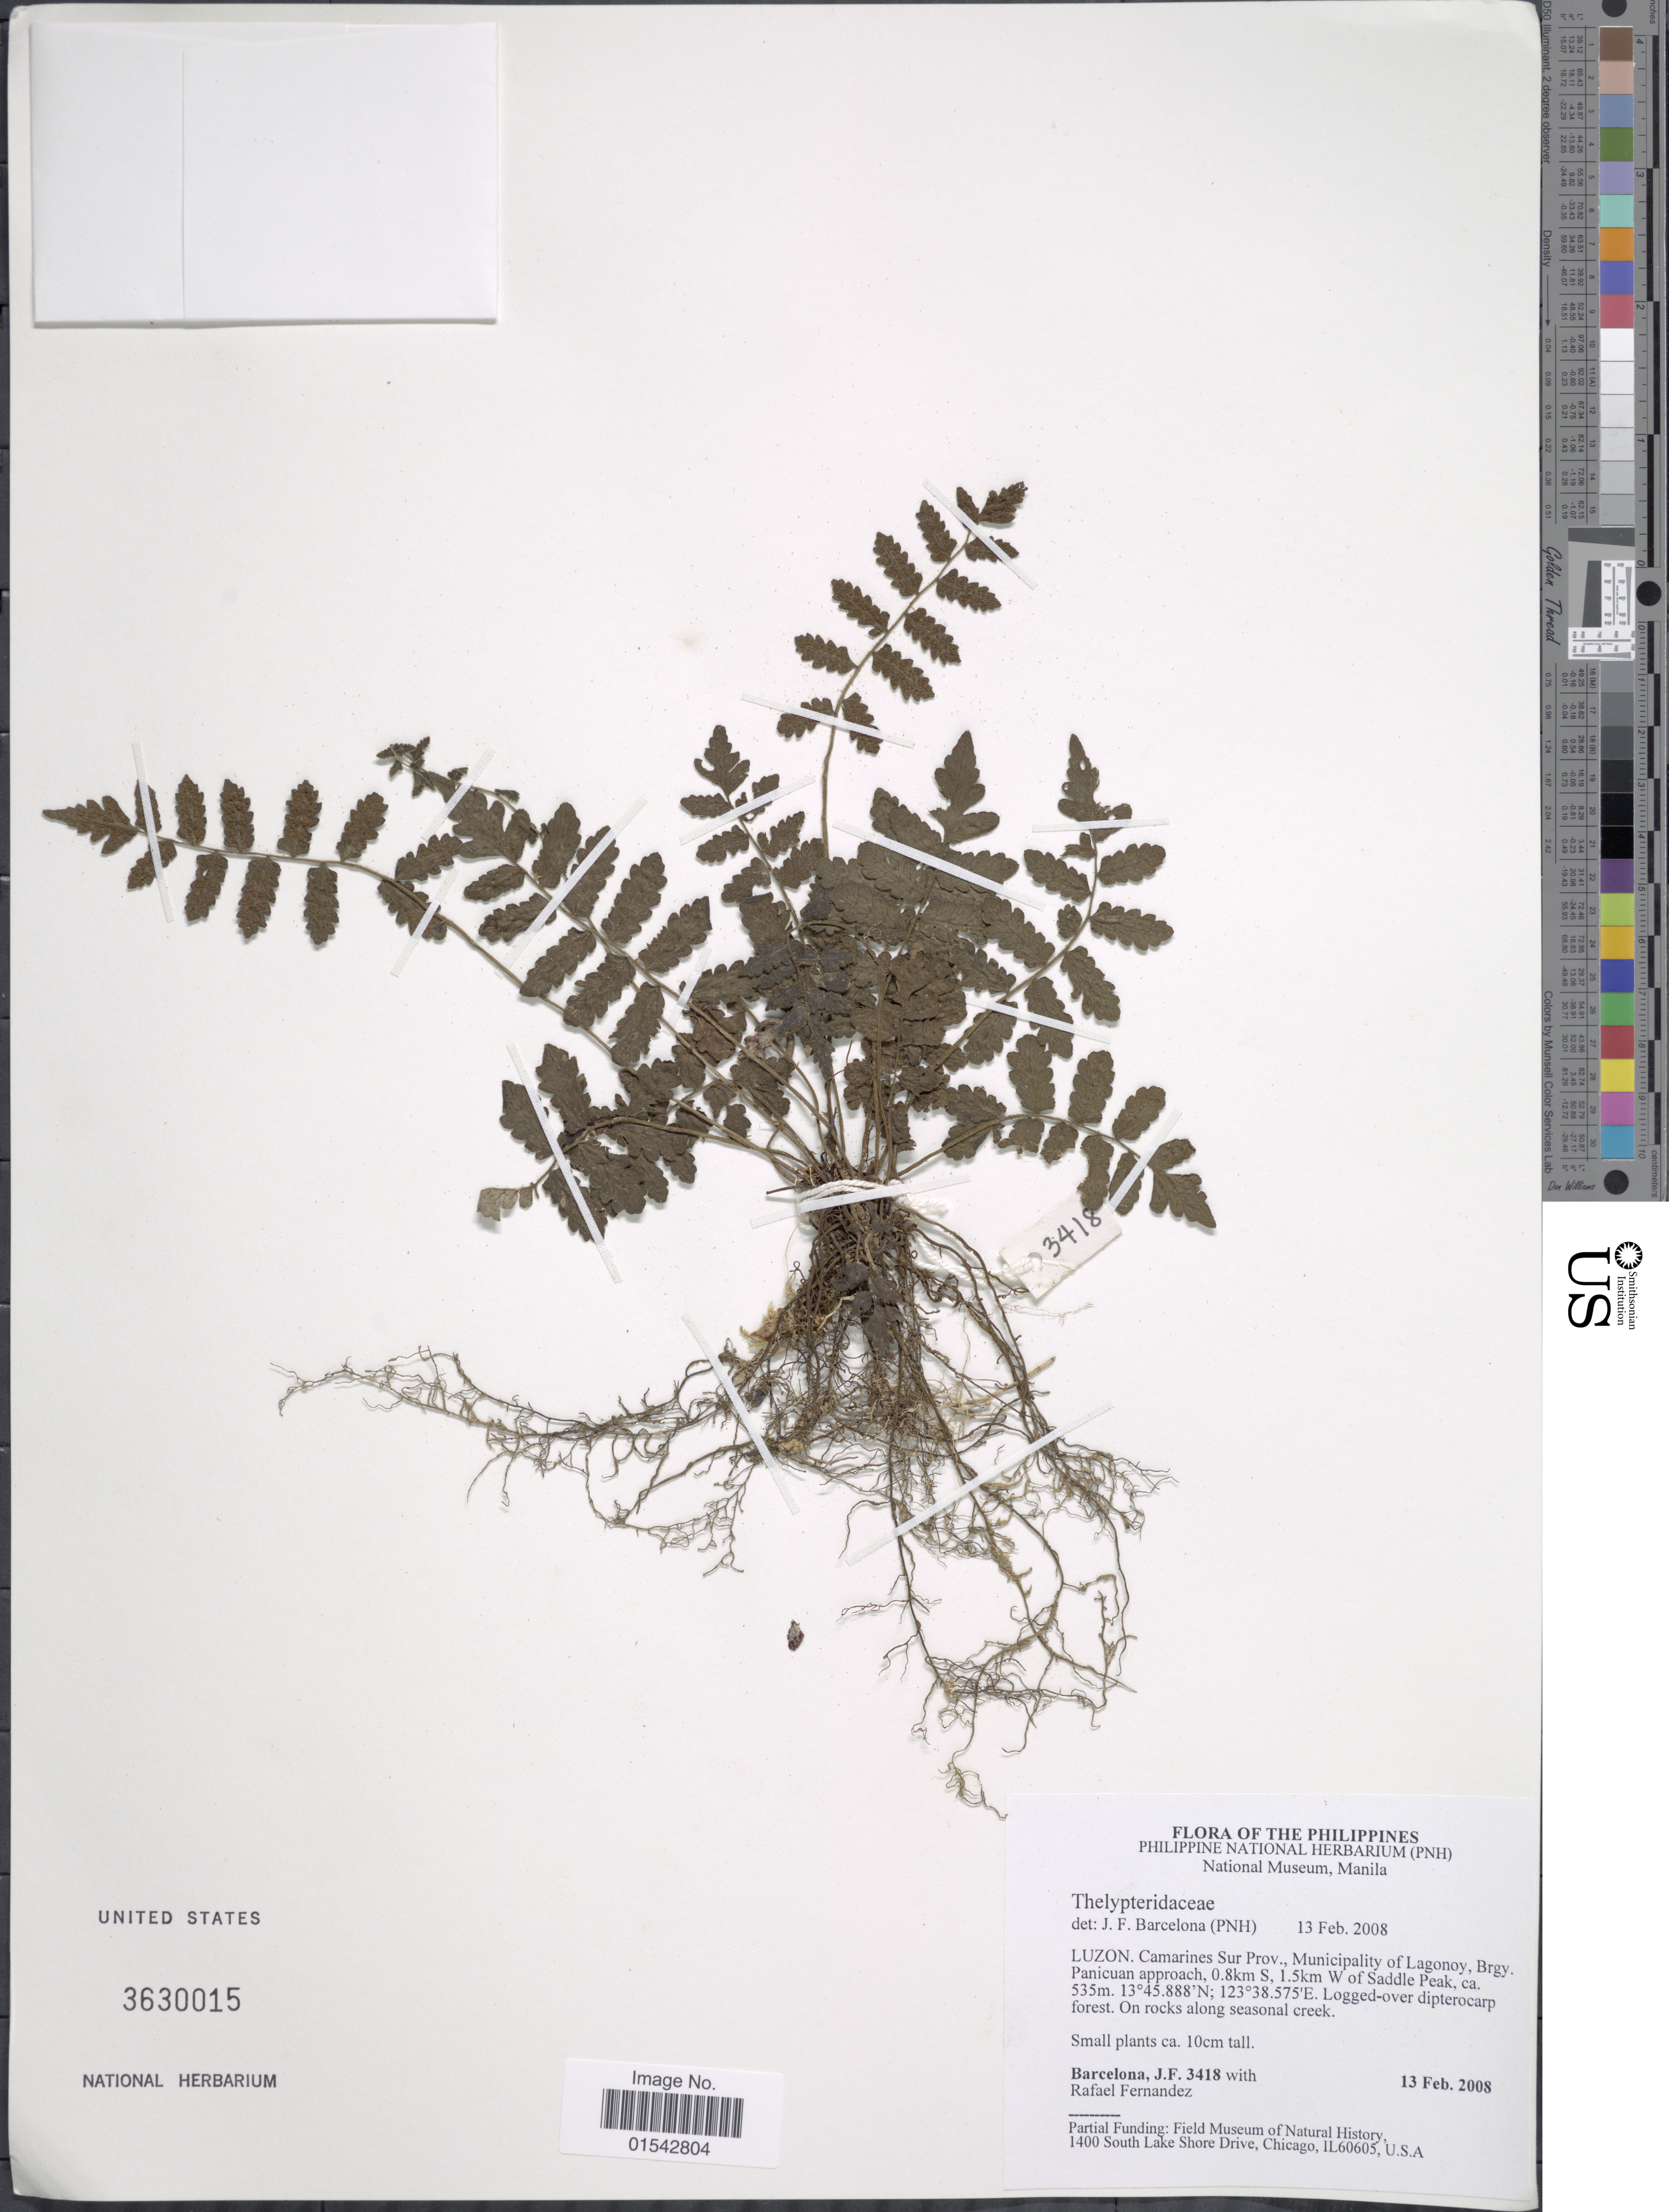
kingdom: Plantae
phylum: Tracheophyta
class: Polypodiopsida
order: Polypodiales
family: Thelypteridaceae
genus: Cyclosorus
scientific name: Cyclosorus sp.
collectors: J. F. Barcelona & R. Fernandez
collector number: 3418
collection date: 2008-02-13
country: Philippines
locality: Philippines, Luzon, Camarines Sur Prov., Municipality of Lagonoy,Brgy., Panicuan approach, 0.8km S, 1.5km W of Saddle Peak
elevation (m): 535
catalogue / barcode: US 3630015